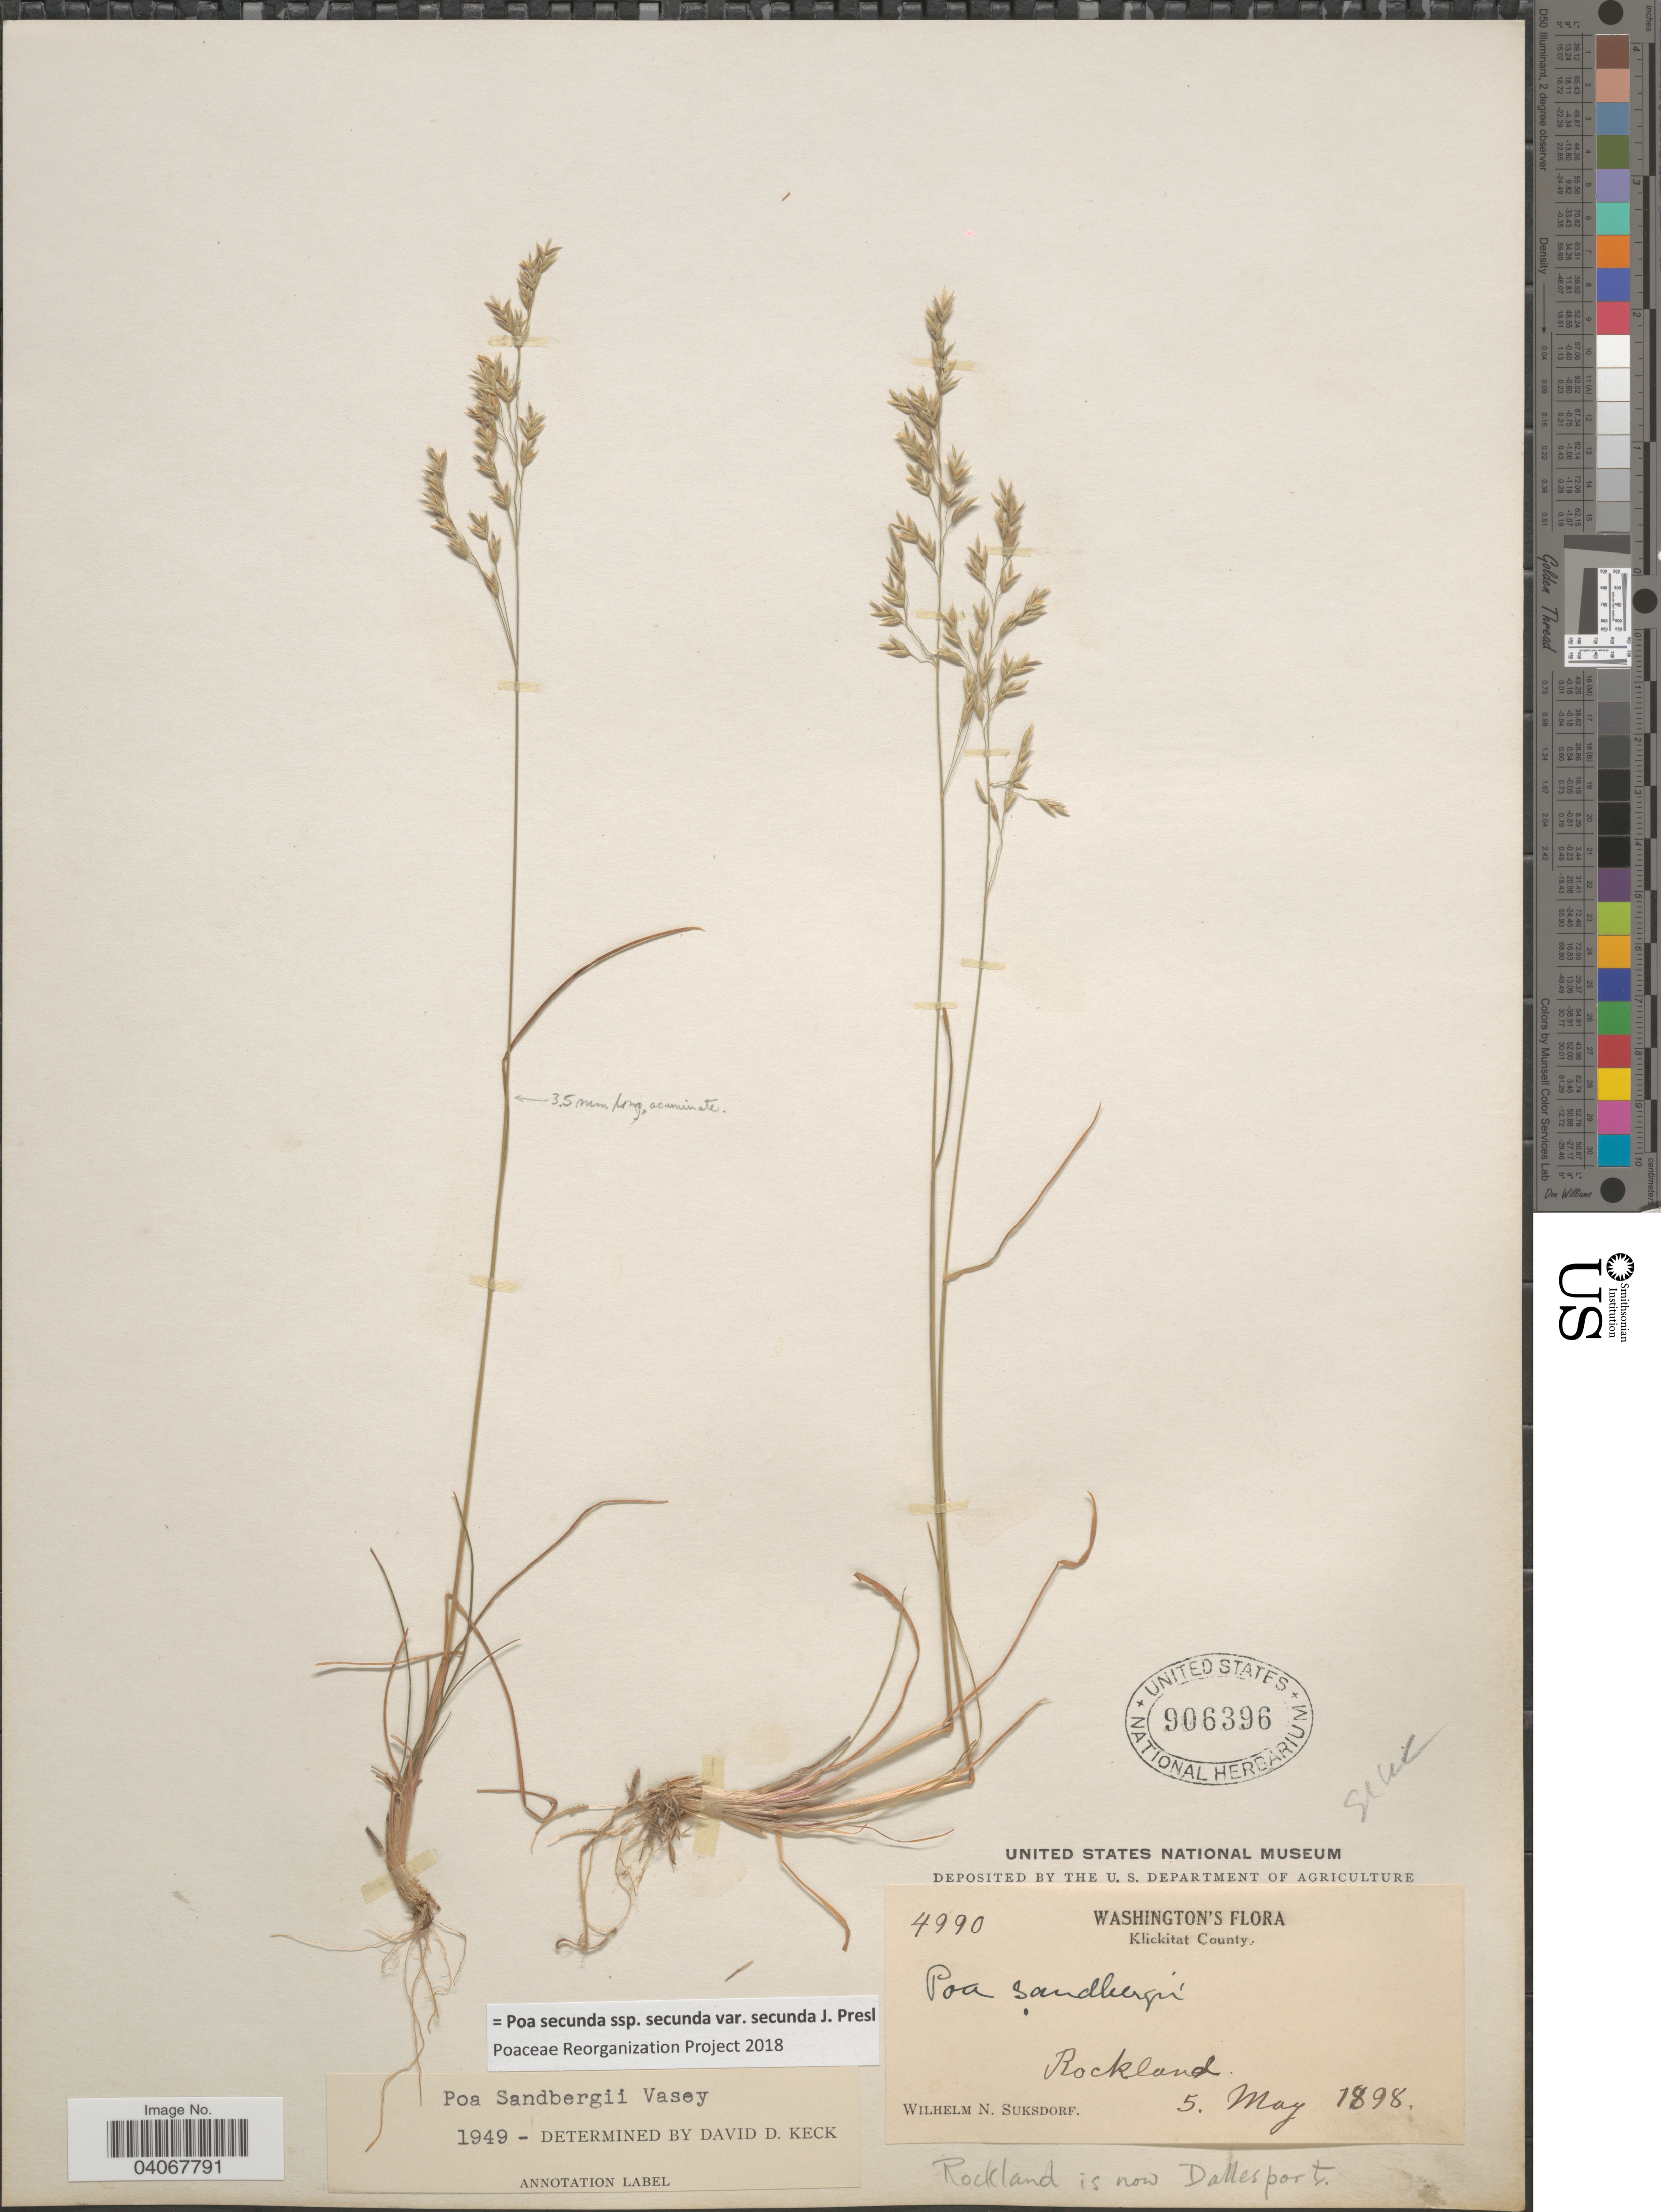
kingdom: Plantae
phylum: Tracheophyta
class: Liliopsida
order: Poales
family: Poaceae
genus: Poa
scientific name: Poa secunda subsp. secunda var. secunda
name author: J. Presl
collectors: W. N. Suksdorf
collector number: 4990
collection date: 1898-05-05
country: United States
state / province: Washington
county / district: Klickitat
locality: Klickitat County. Rockland. Rockland is now Dallas port [unsure placement].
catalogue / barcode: US 906396